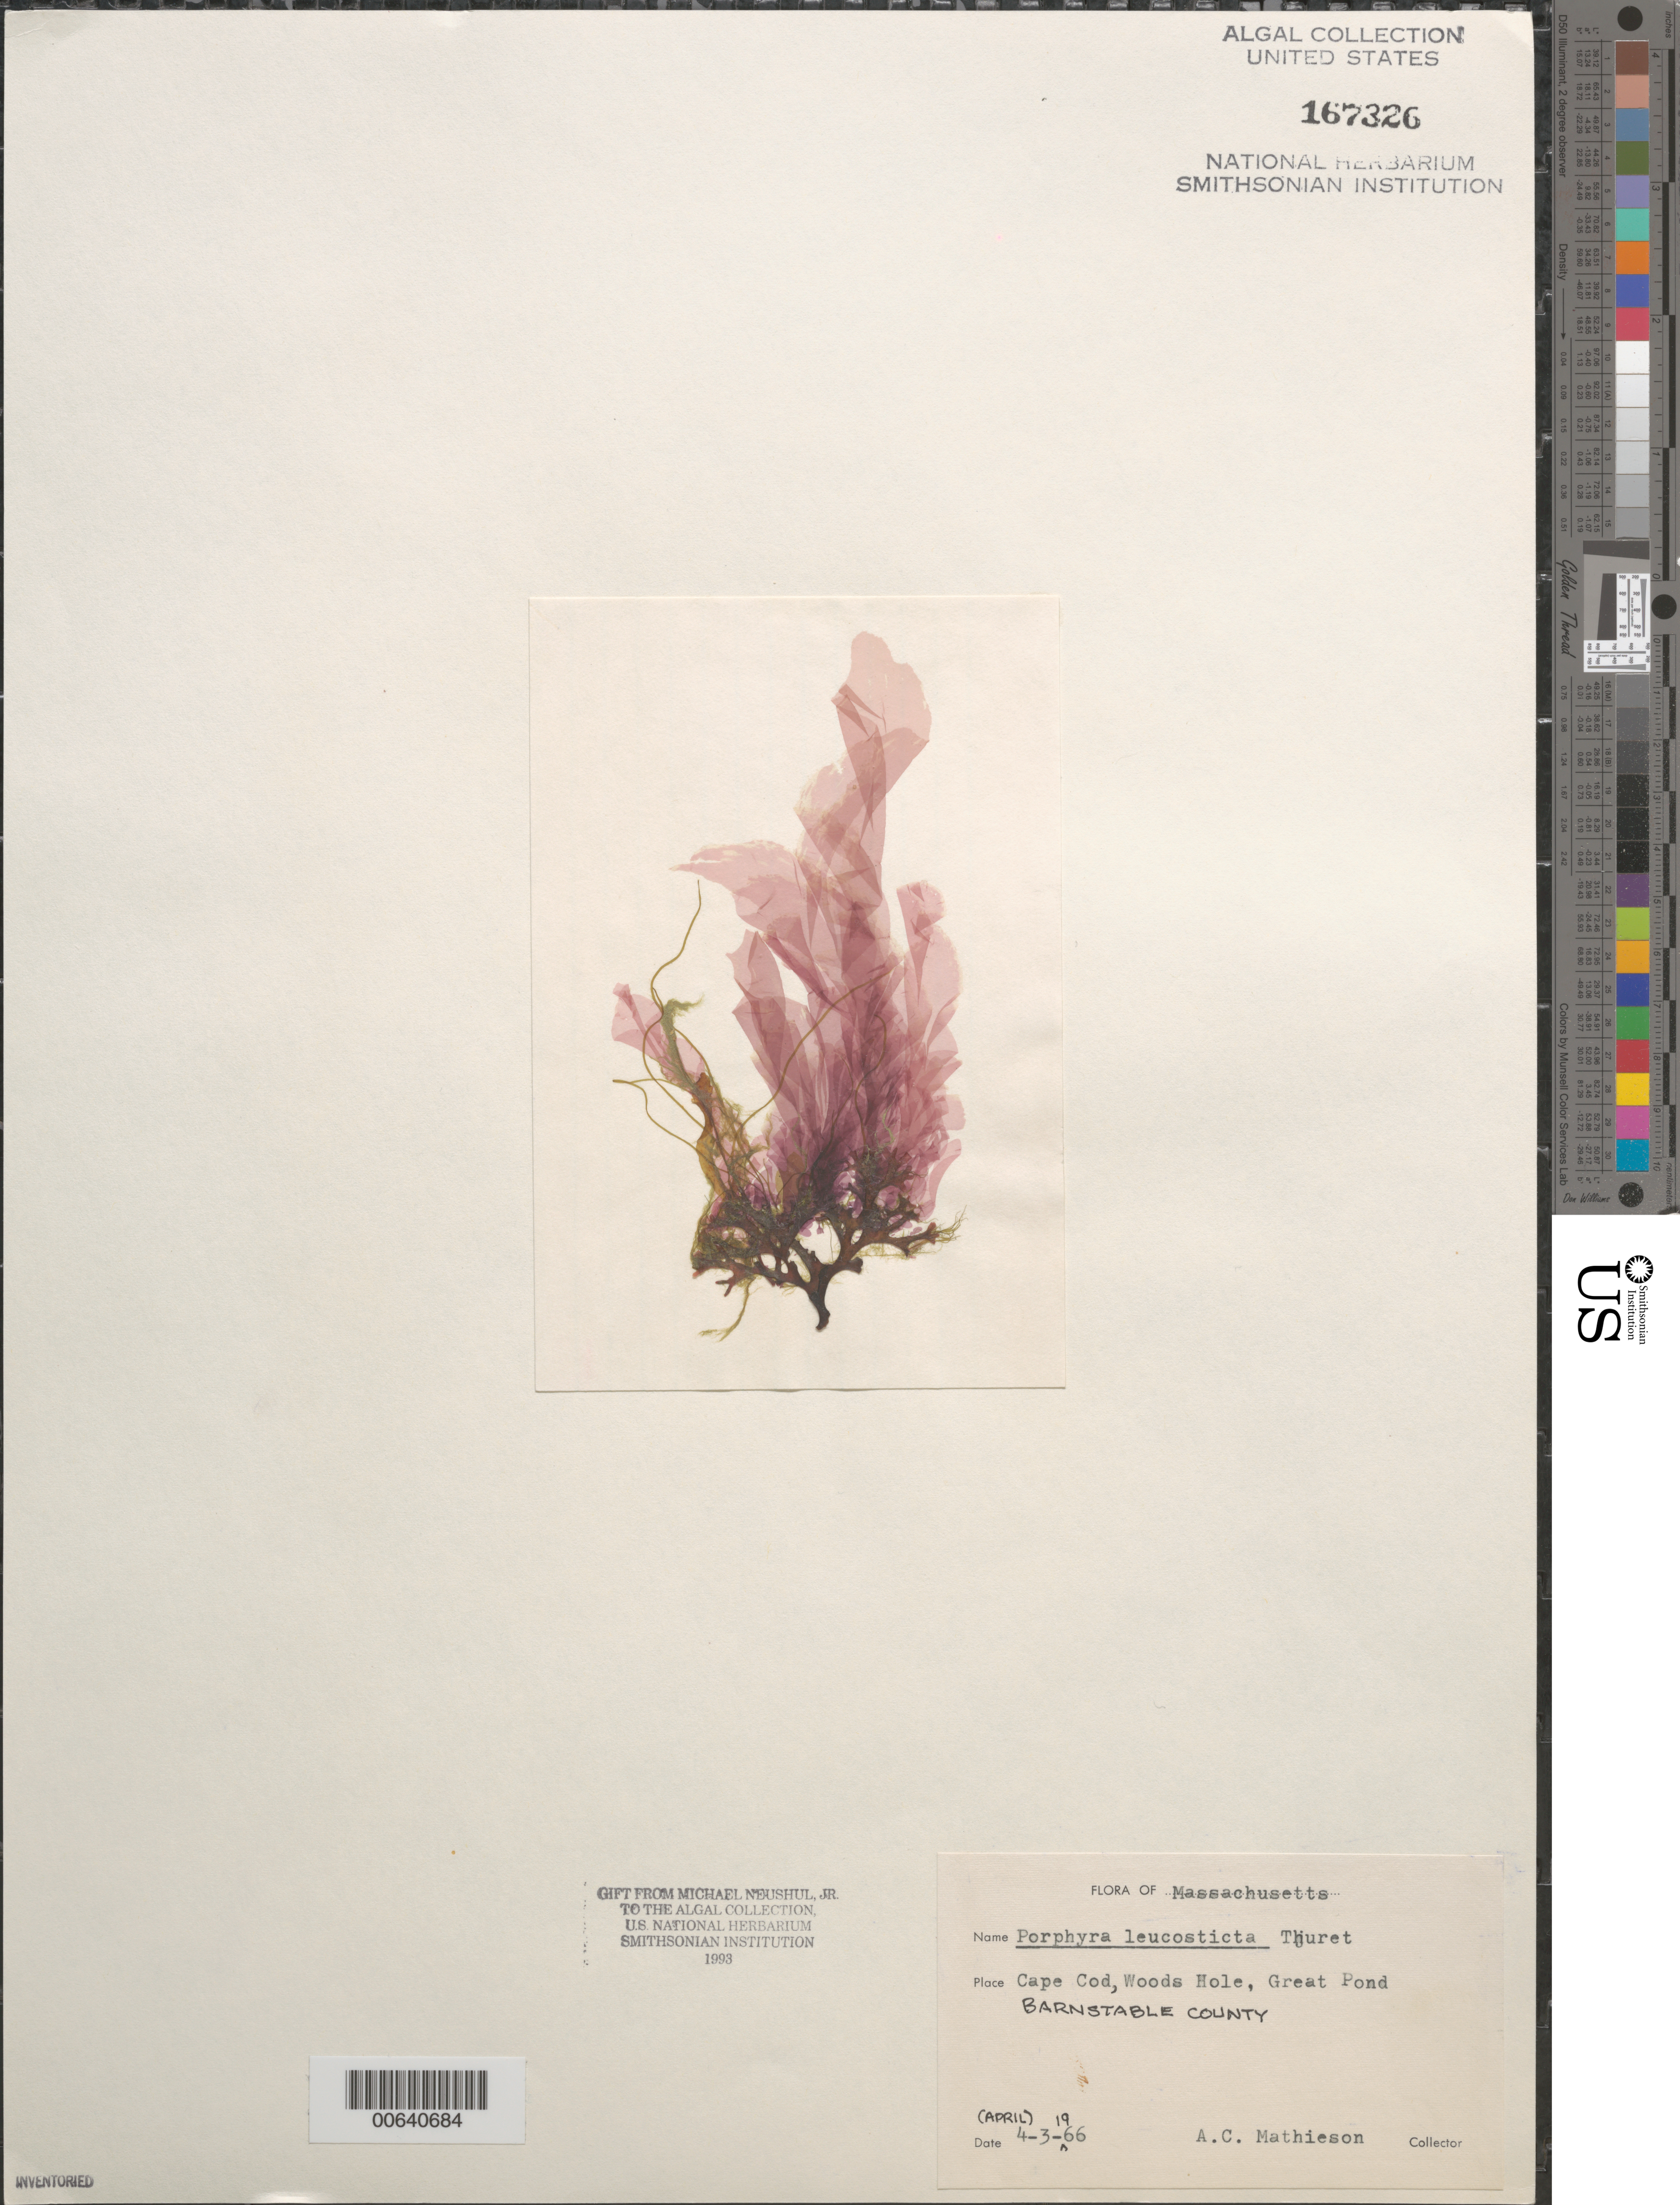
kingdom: Plantae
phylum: Rhodophyta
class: Bangiophyceae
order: Bangiales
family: Bangiaceae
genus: Porphyra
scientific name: Porphyra leucosticta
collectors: A. C. Mathieson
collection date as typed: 03 Apr 1966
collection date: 1966-04-03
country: United States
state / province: Massachusetts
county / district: Barnstable County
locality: Woods Hole, Great Pond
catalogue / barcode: US 167326